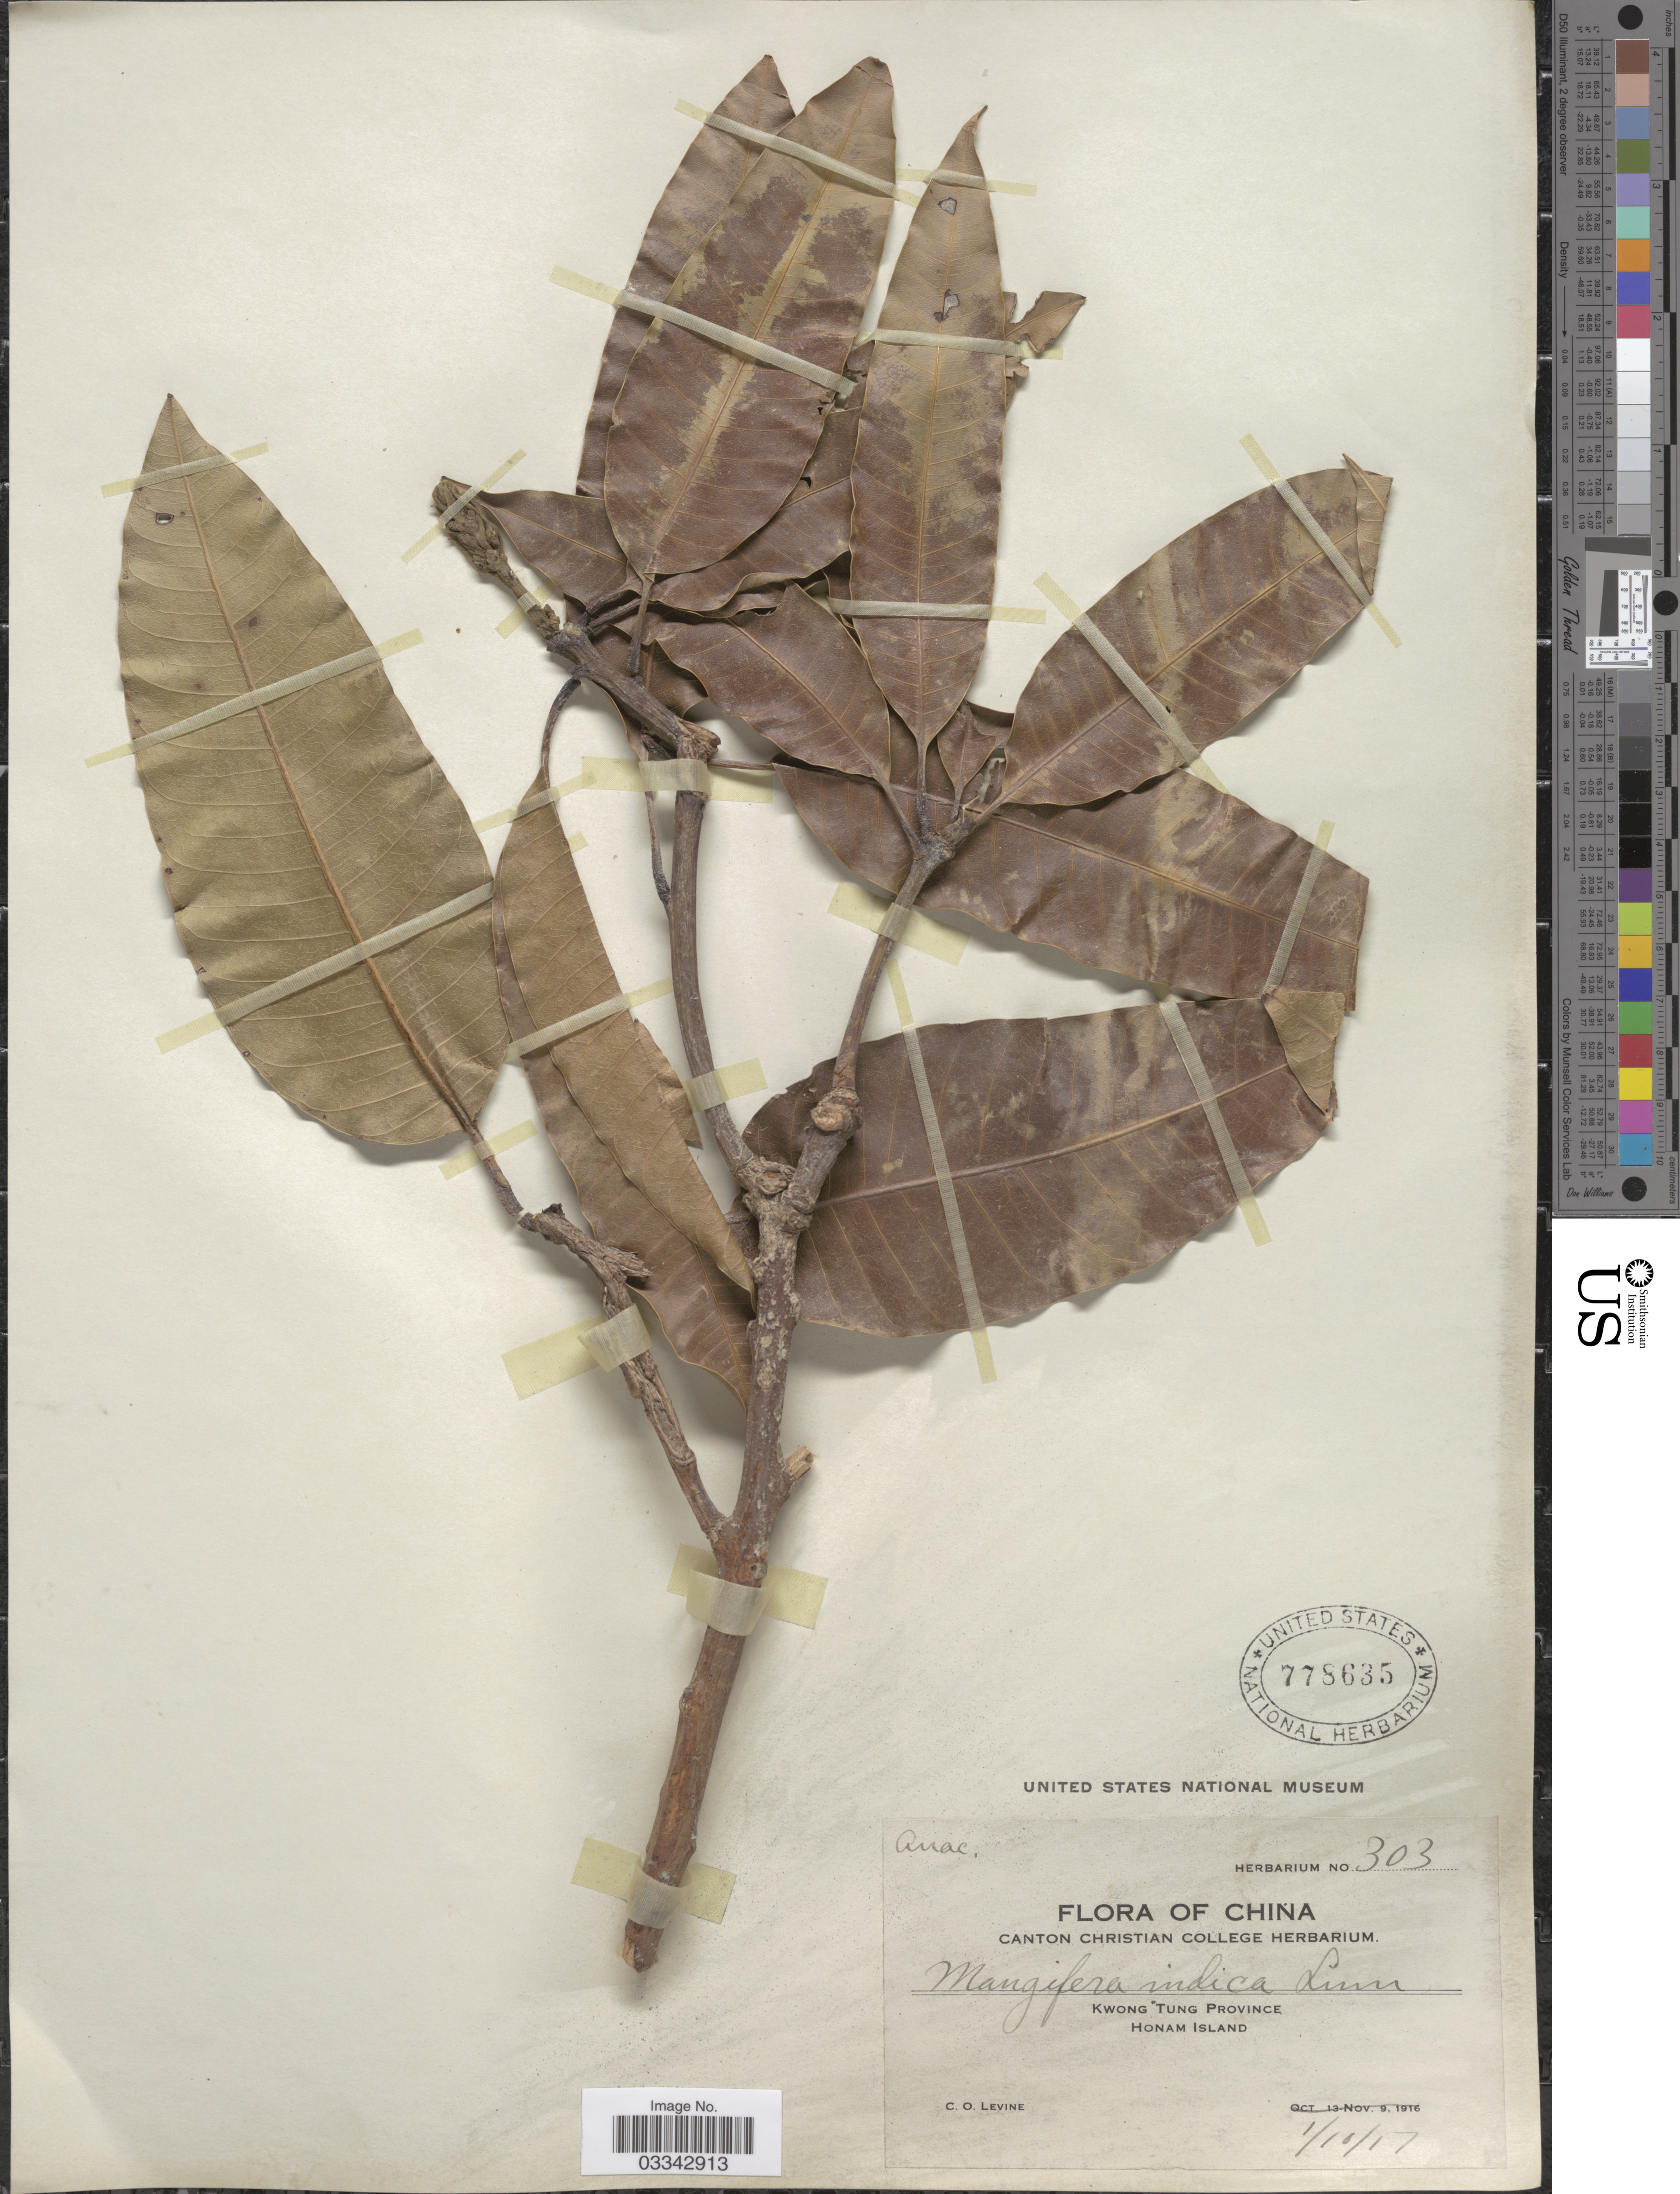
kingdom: Plantae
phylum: Tracheophyta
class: Magnoliopsida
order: Sapindales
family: Anacardiaceae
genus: Mangifera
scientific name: Mangifera indica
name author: L.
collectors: C. O. Levine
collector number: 303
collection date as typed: Transcribed d/m/y: 1/10/17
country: China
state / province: Guangdong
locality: Kwong Tung Province. Honam Island.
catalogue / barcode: US 778635